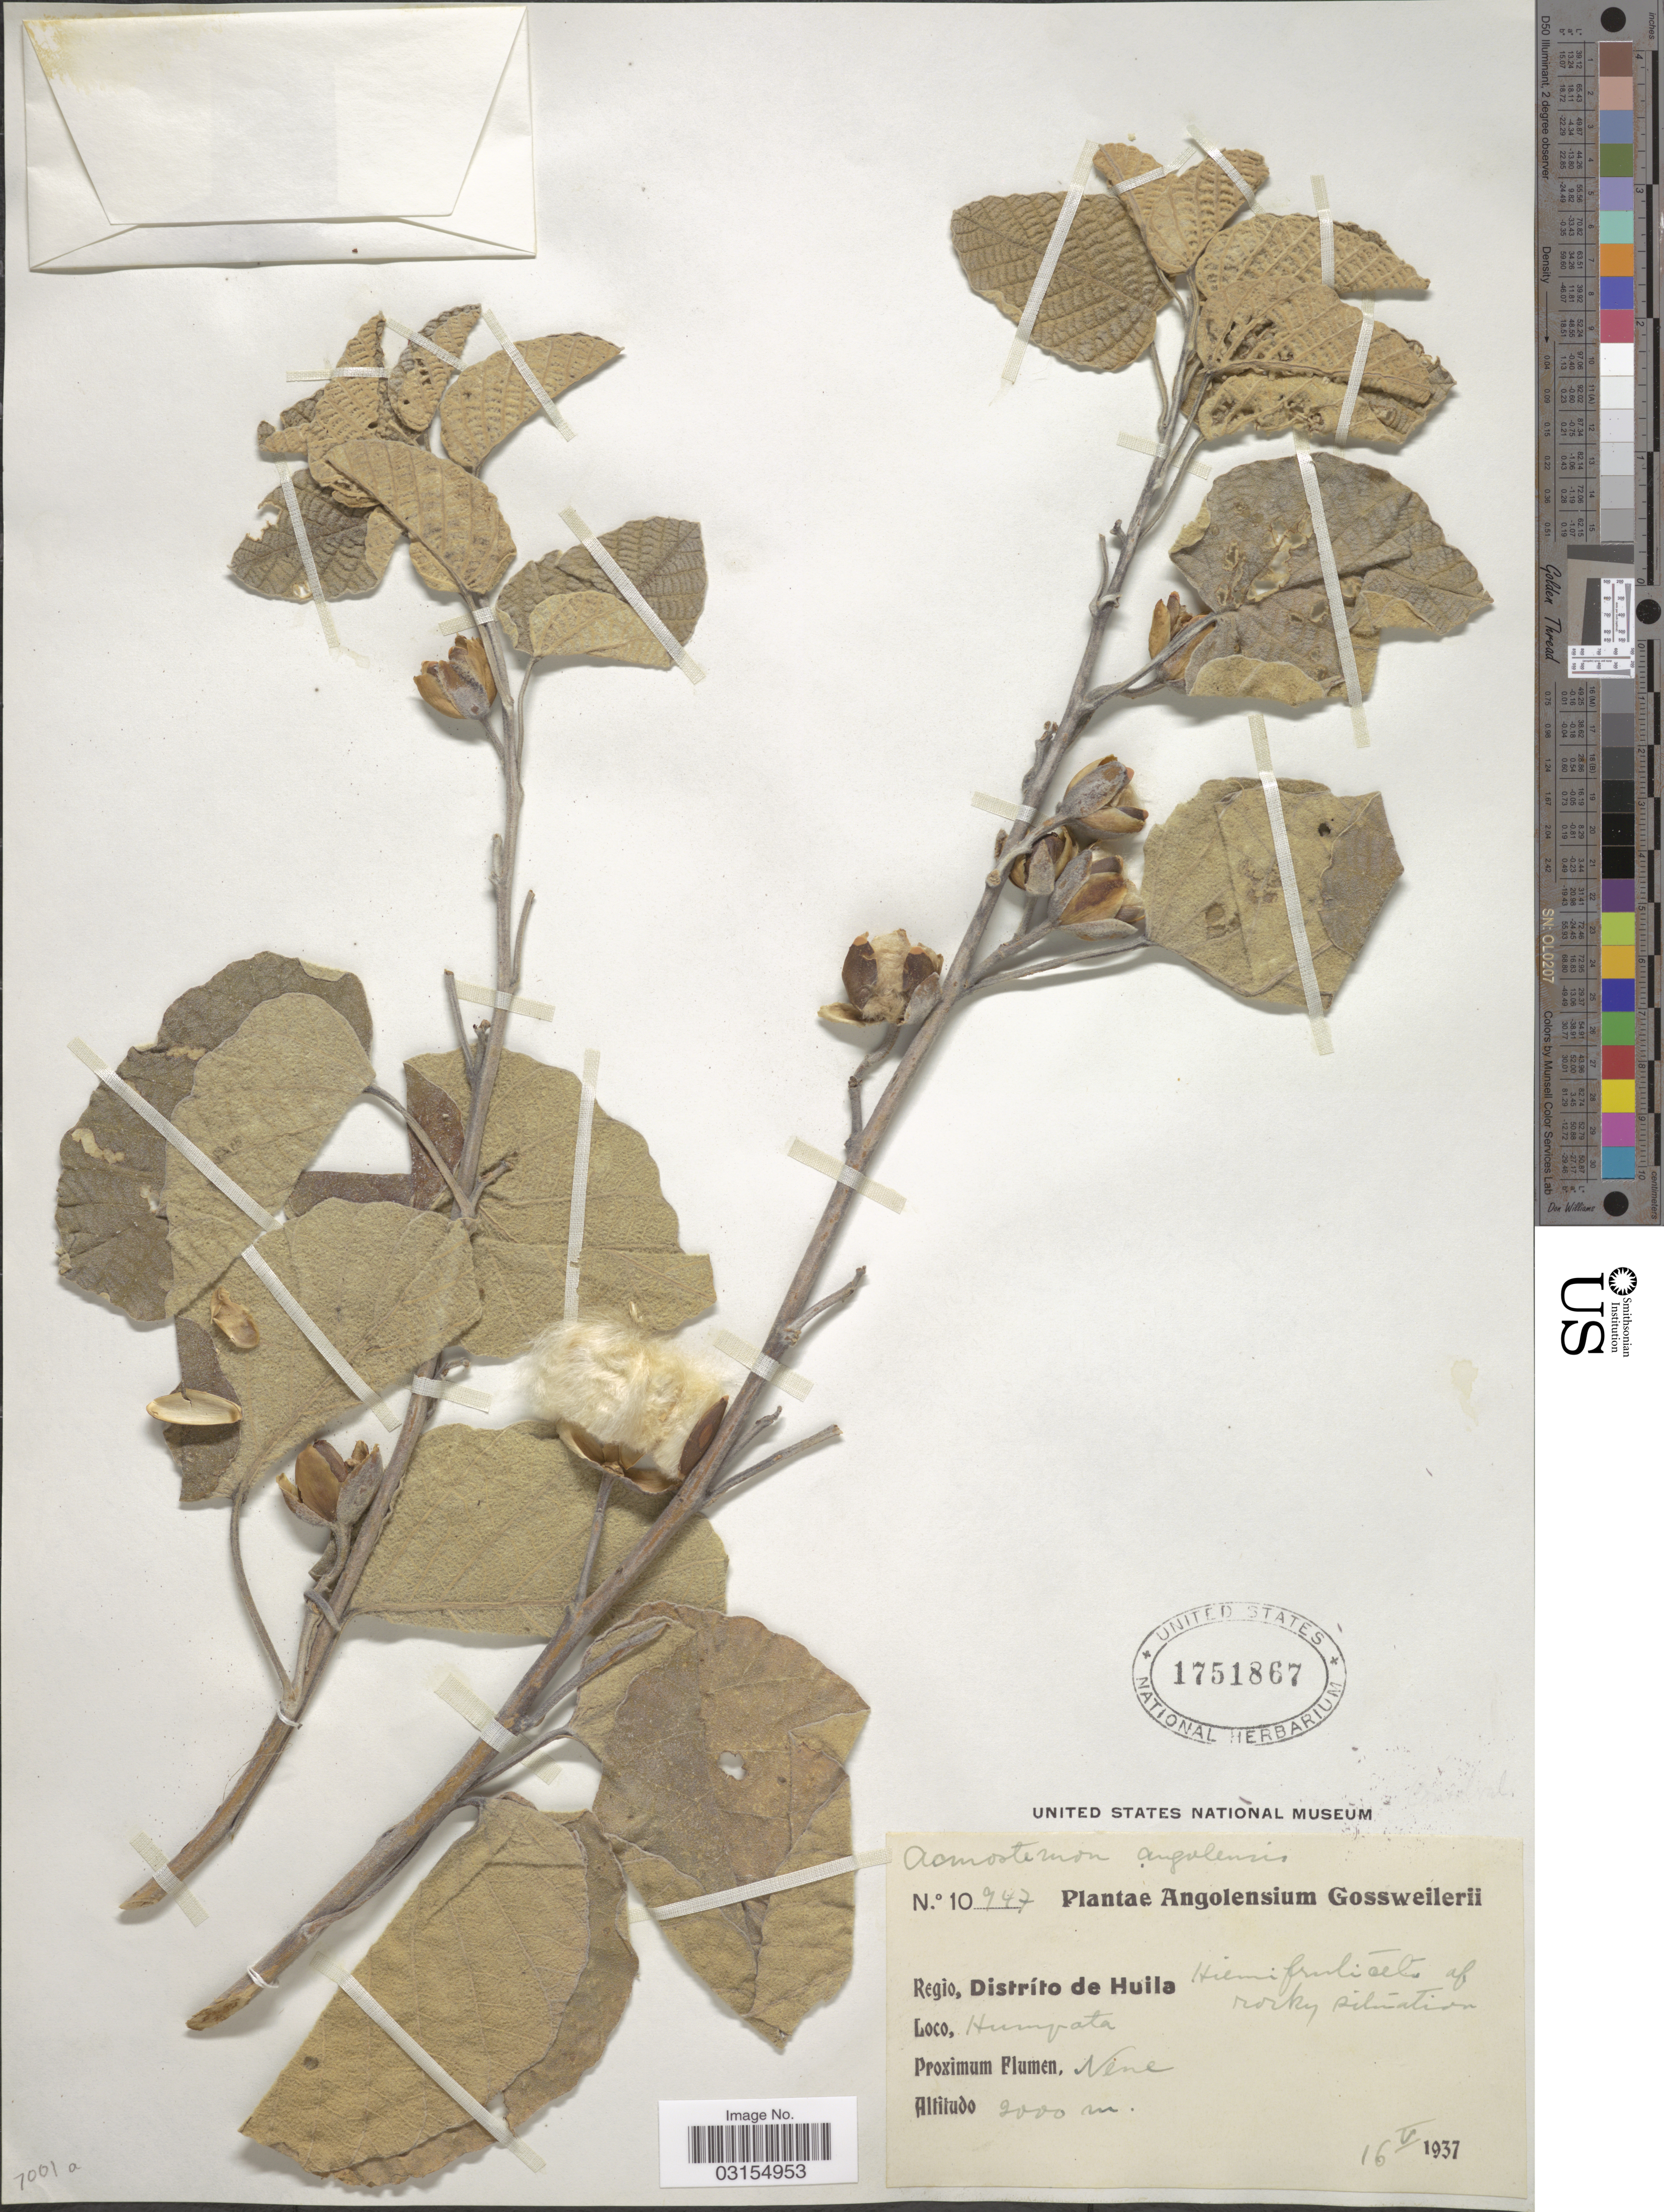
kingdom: Plantae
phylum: Tracheophyta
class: Magnoliopsida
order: Solanales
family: Convolvulaceae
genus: Ipomoea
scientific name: Ipomoea verbascoidea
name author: Choisy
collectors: -. Gossweiler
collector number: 10947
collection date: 1937-05-16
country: Angola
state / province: Huila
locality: Regio, Distríto de Huila. Humpata, Proximum Flumen, Nene.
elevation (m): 2000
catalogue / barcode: US 1751867